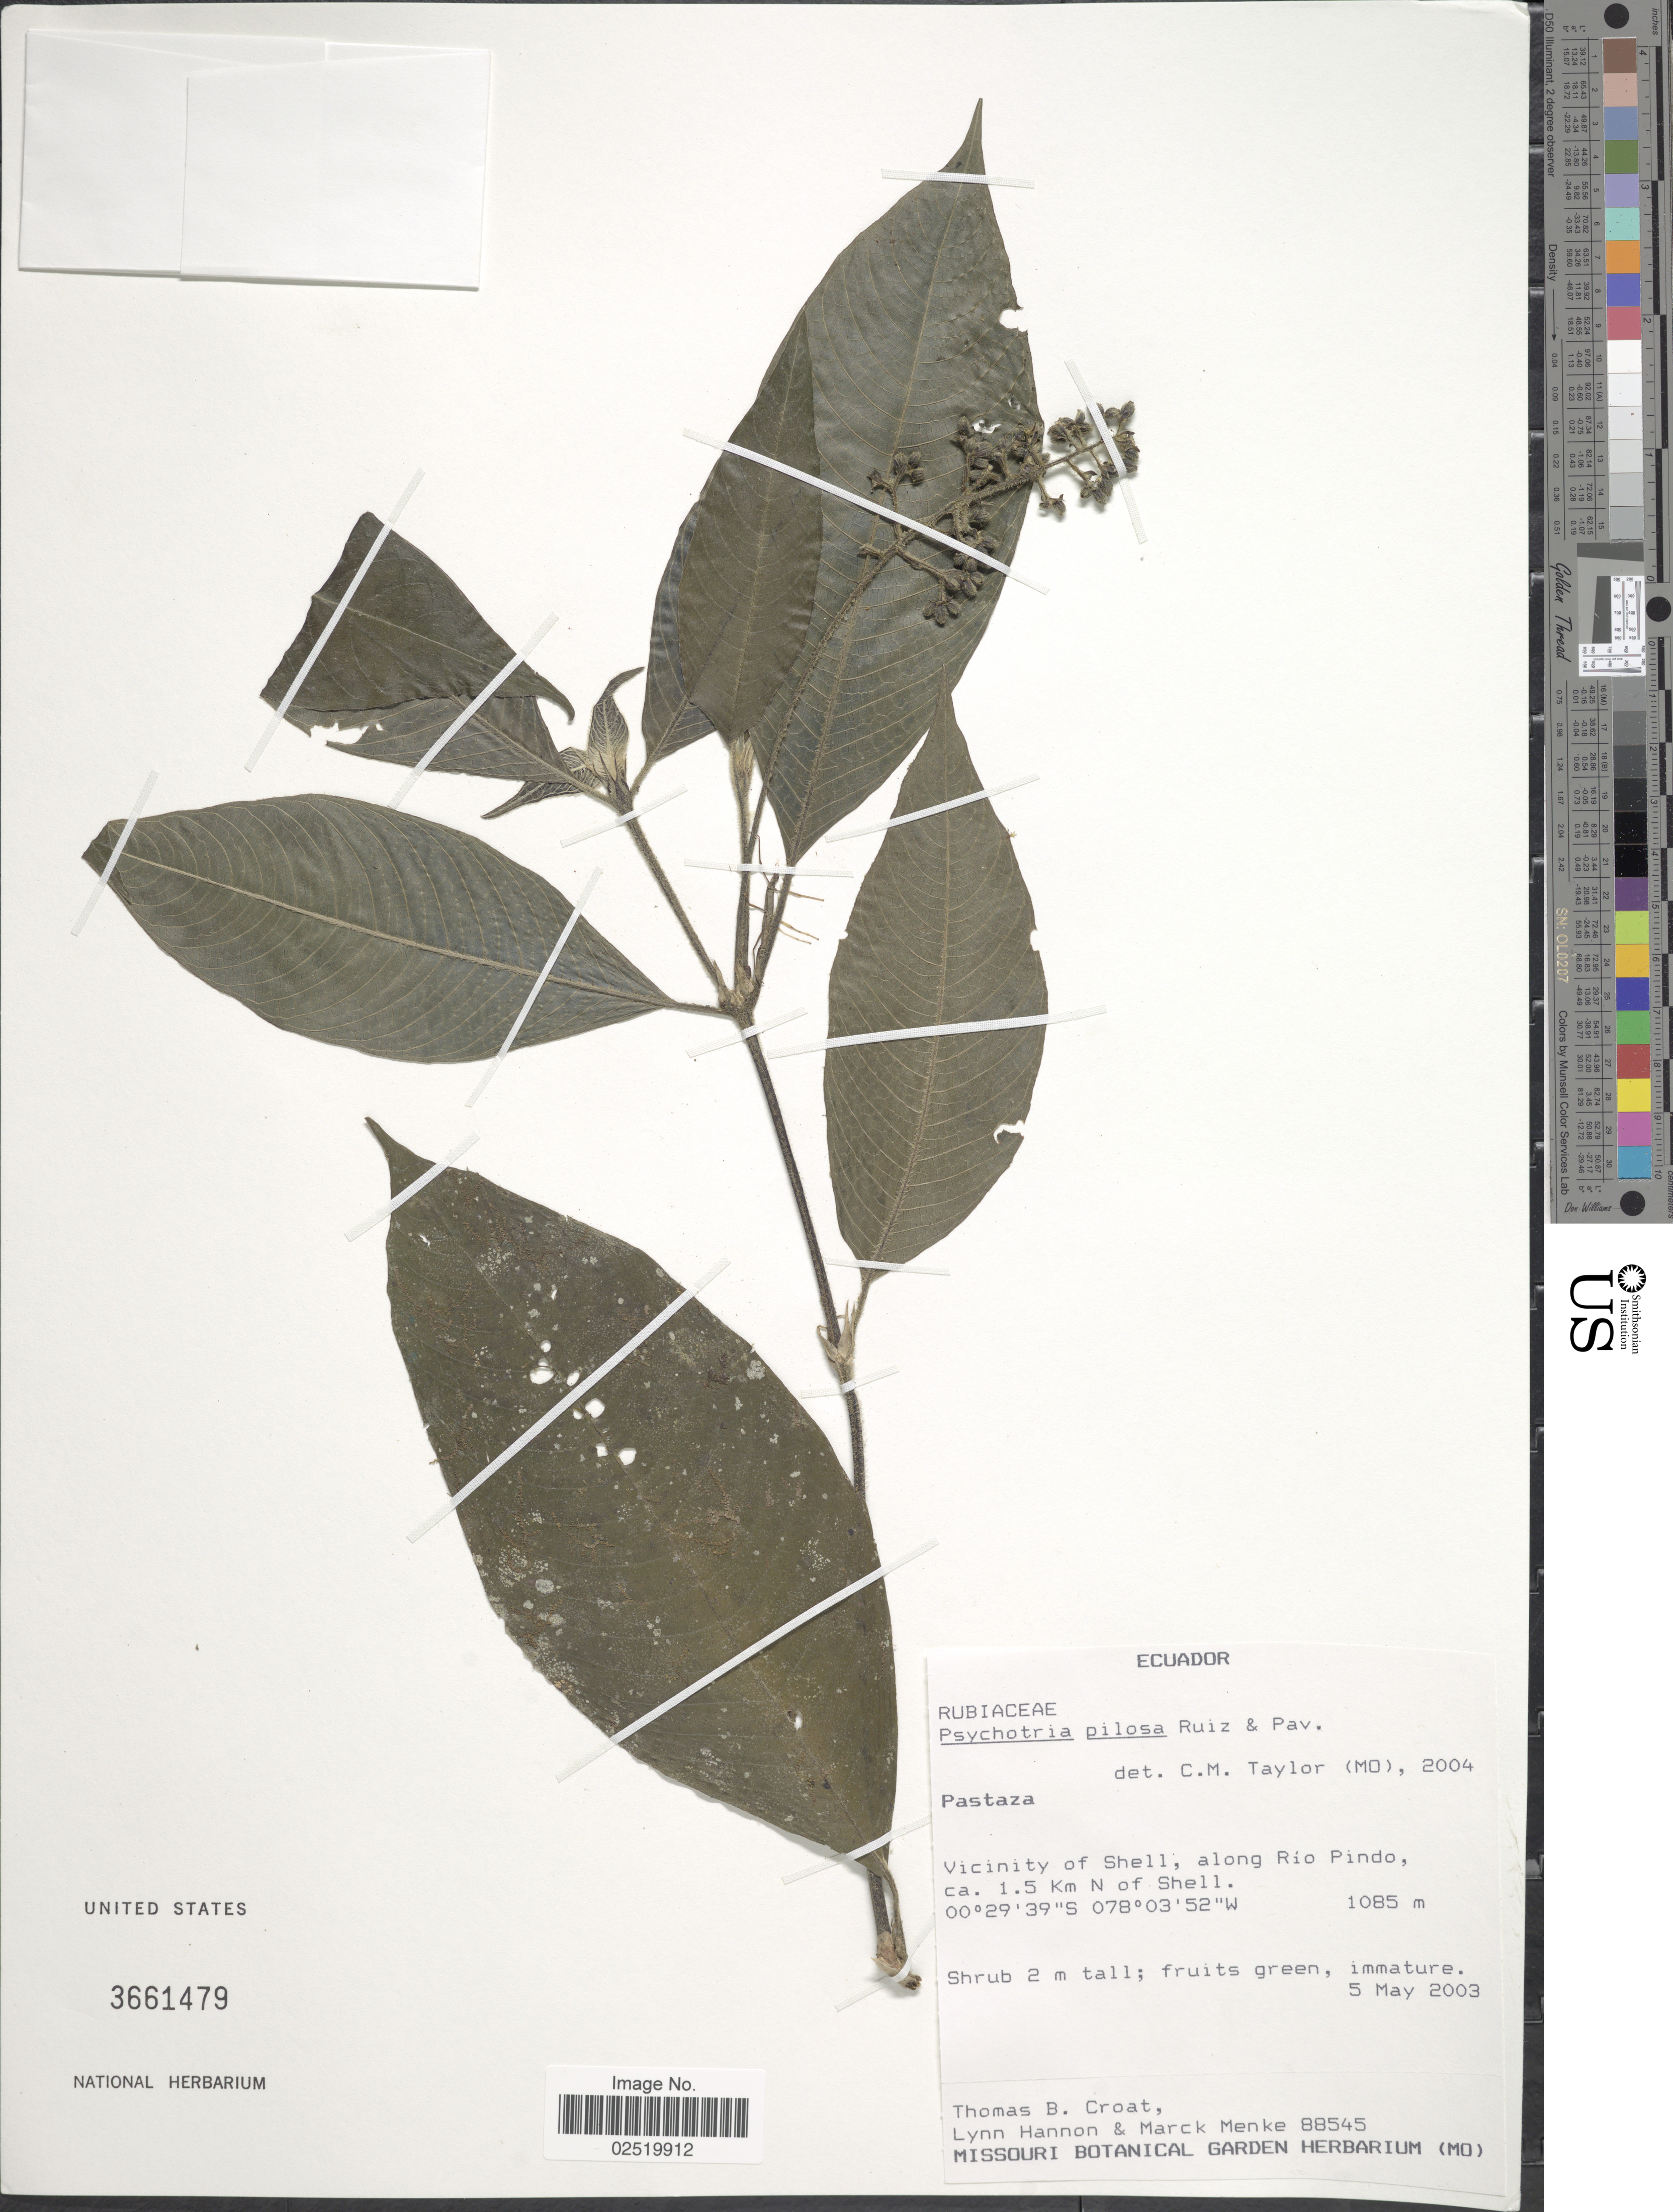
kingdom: Plantae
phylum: Tracheophyta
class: Magnoliopsida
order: Gentianales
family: Rubiaceae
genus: Psychotria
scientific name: Psychotria pilosa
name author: Ruiz & Pav.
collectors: T. B. Croat, L. Hannon & M. Menke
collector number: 88545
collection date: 2003-05-05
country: Ecuador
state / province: Pastaza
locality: Vicinity of Shell, along Rio pindo ca. 1.5 Km N of Shell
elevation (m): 1085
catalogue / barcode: US 3661479